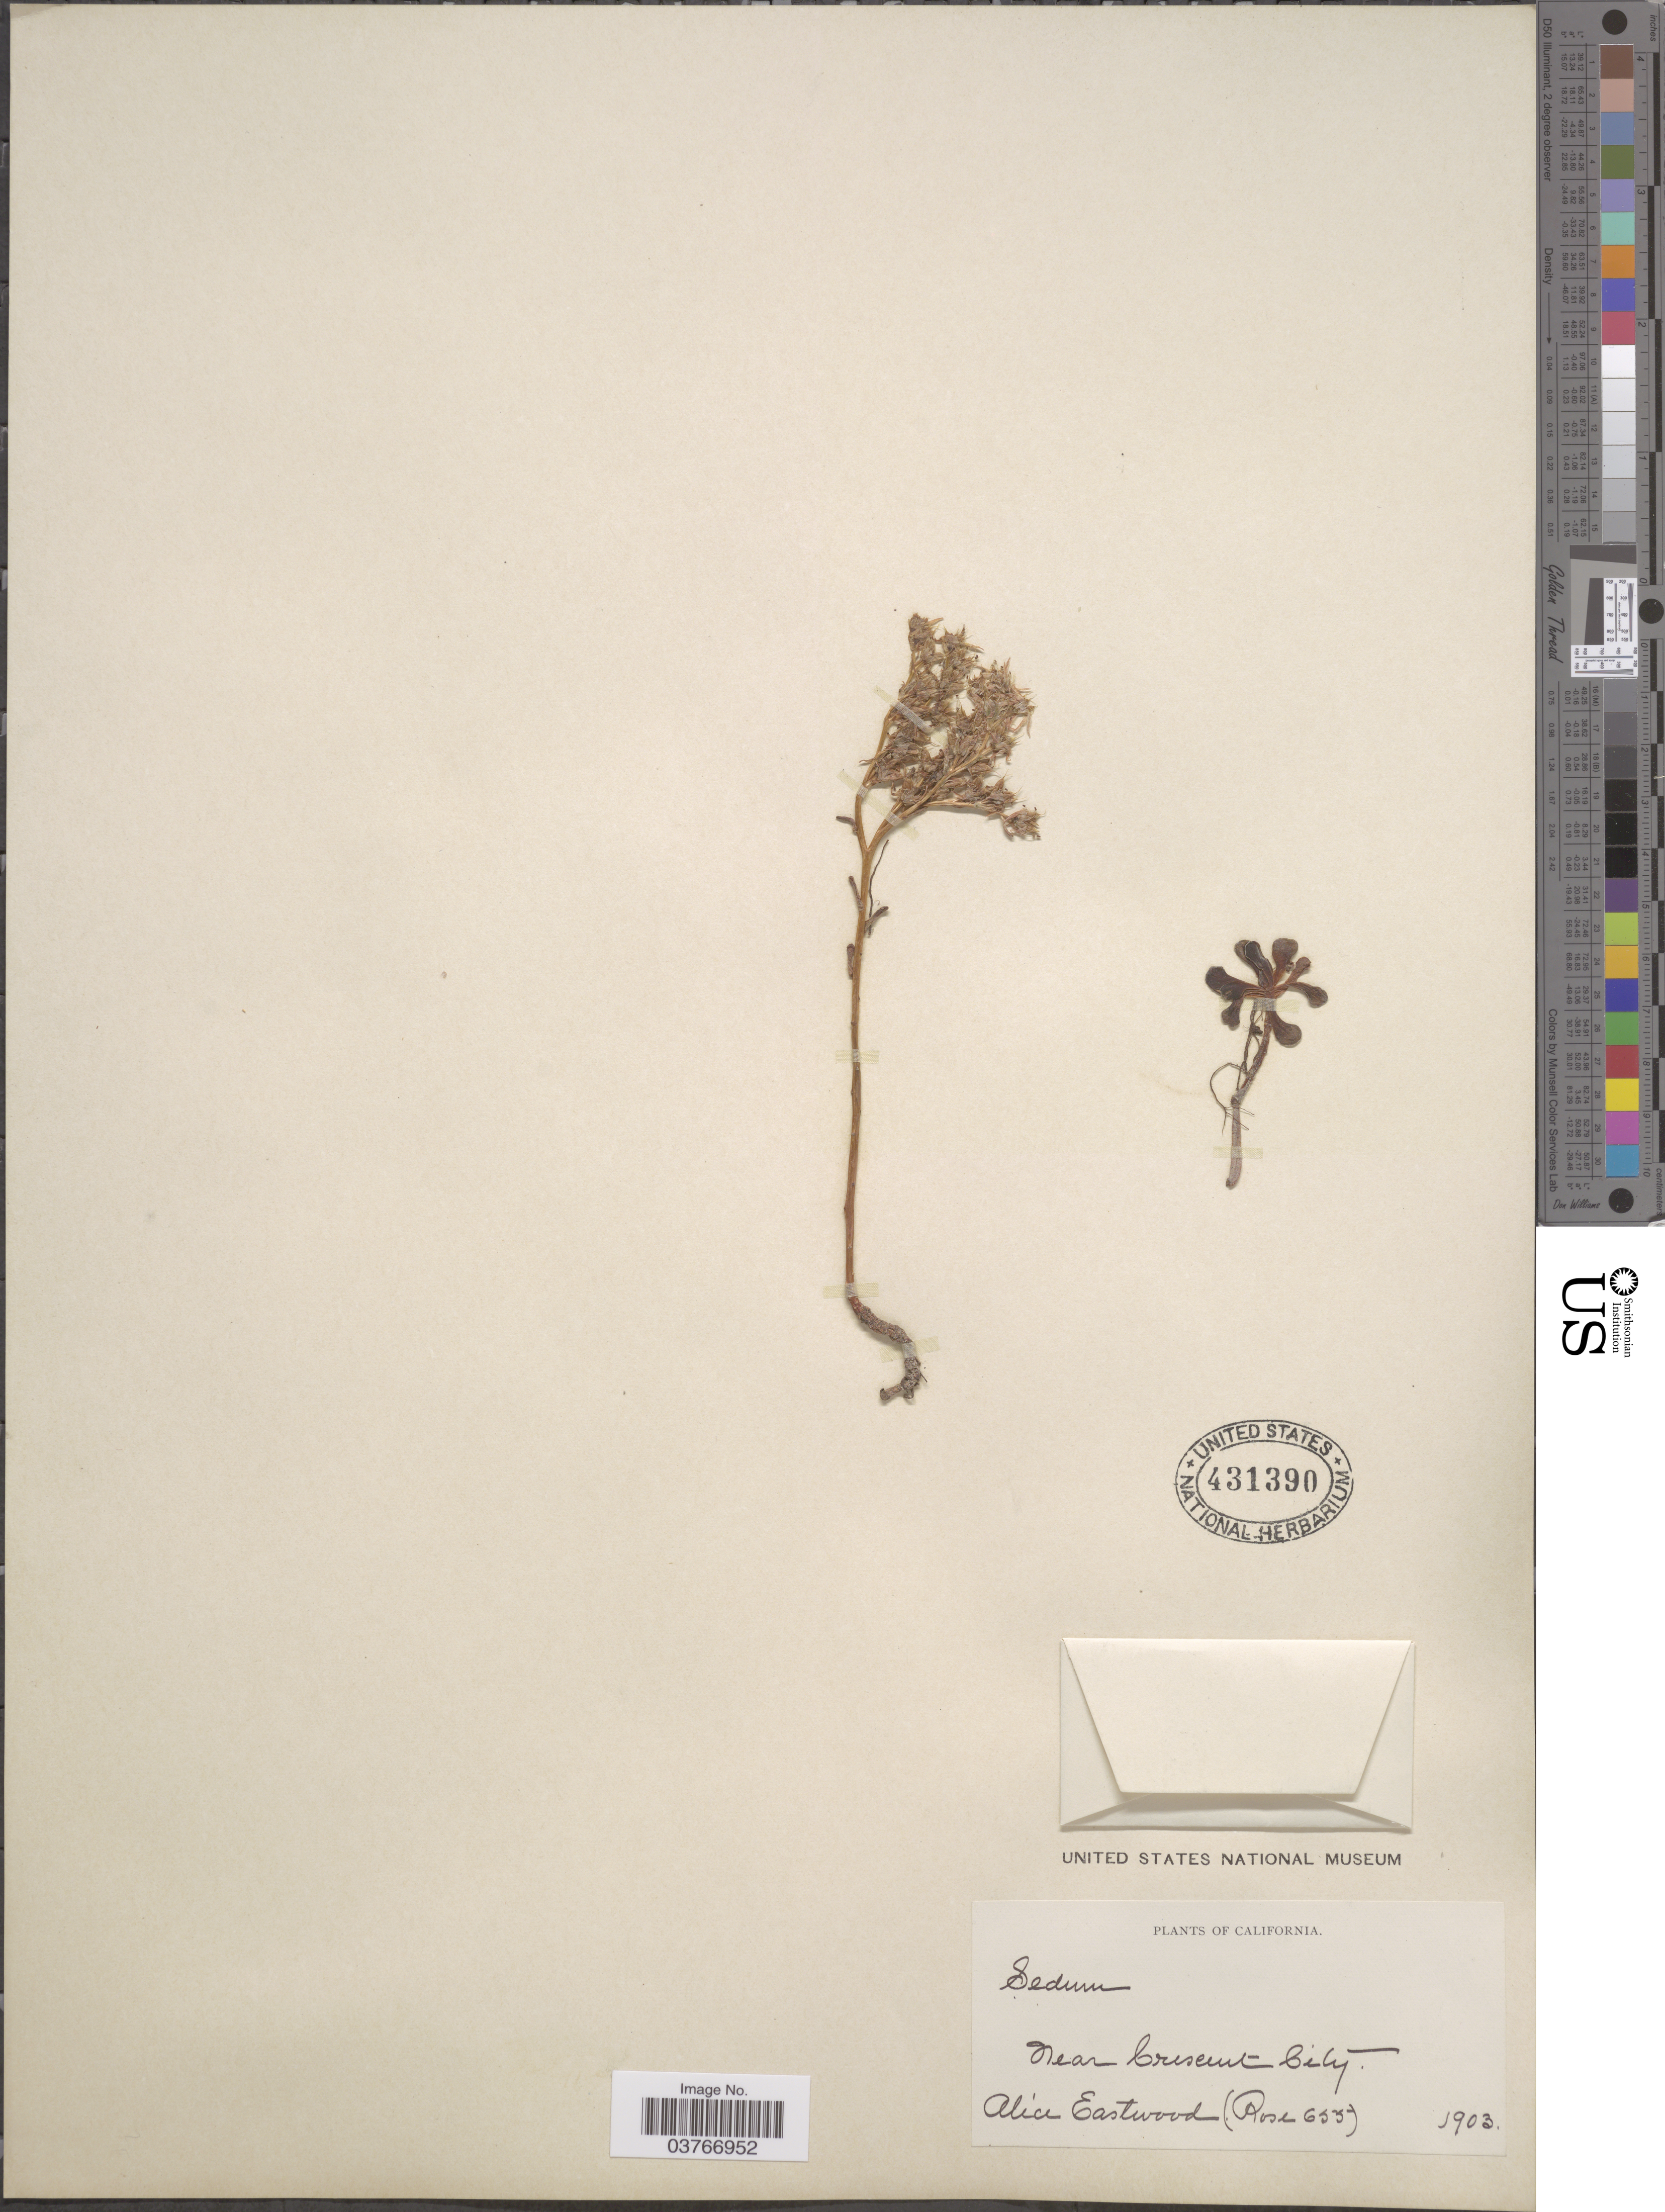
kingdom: Plantae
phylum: Tracheophyta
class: Magnoliopsida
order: Saxifragales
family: Crassulaceae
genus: Sedum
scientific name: Sedum sp.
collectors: A. Eastwood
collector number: Rose655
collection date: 1903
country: United States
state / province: California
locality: Near Crescent City.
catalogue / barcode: US 431390